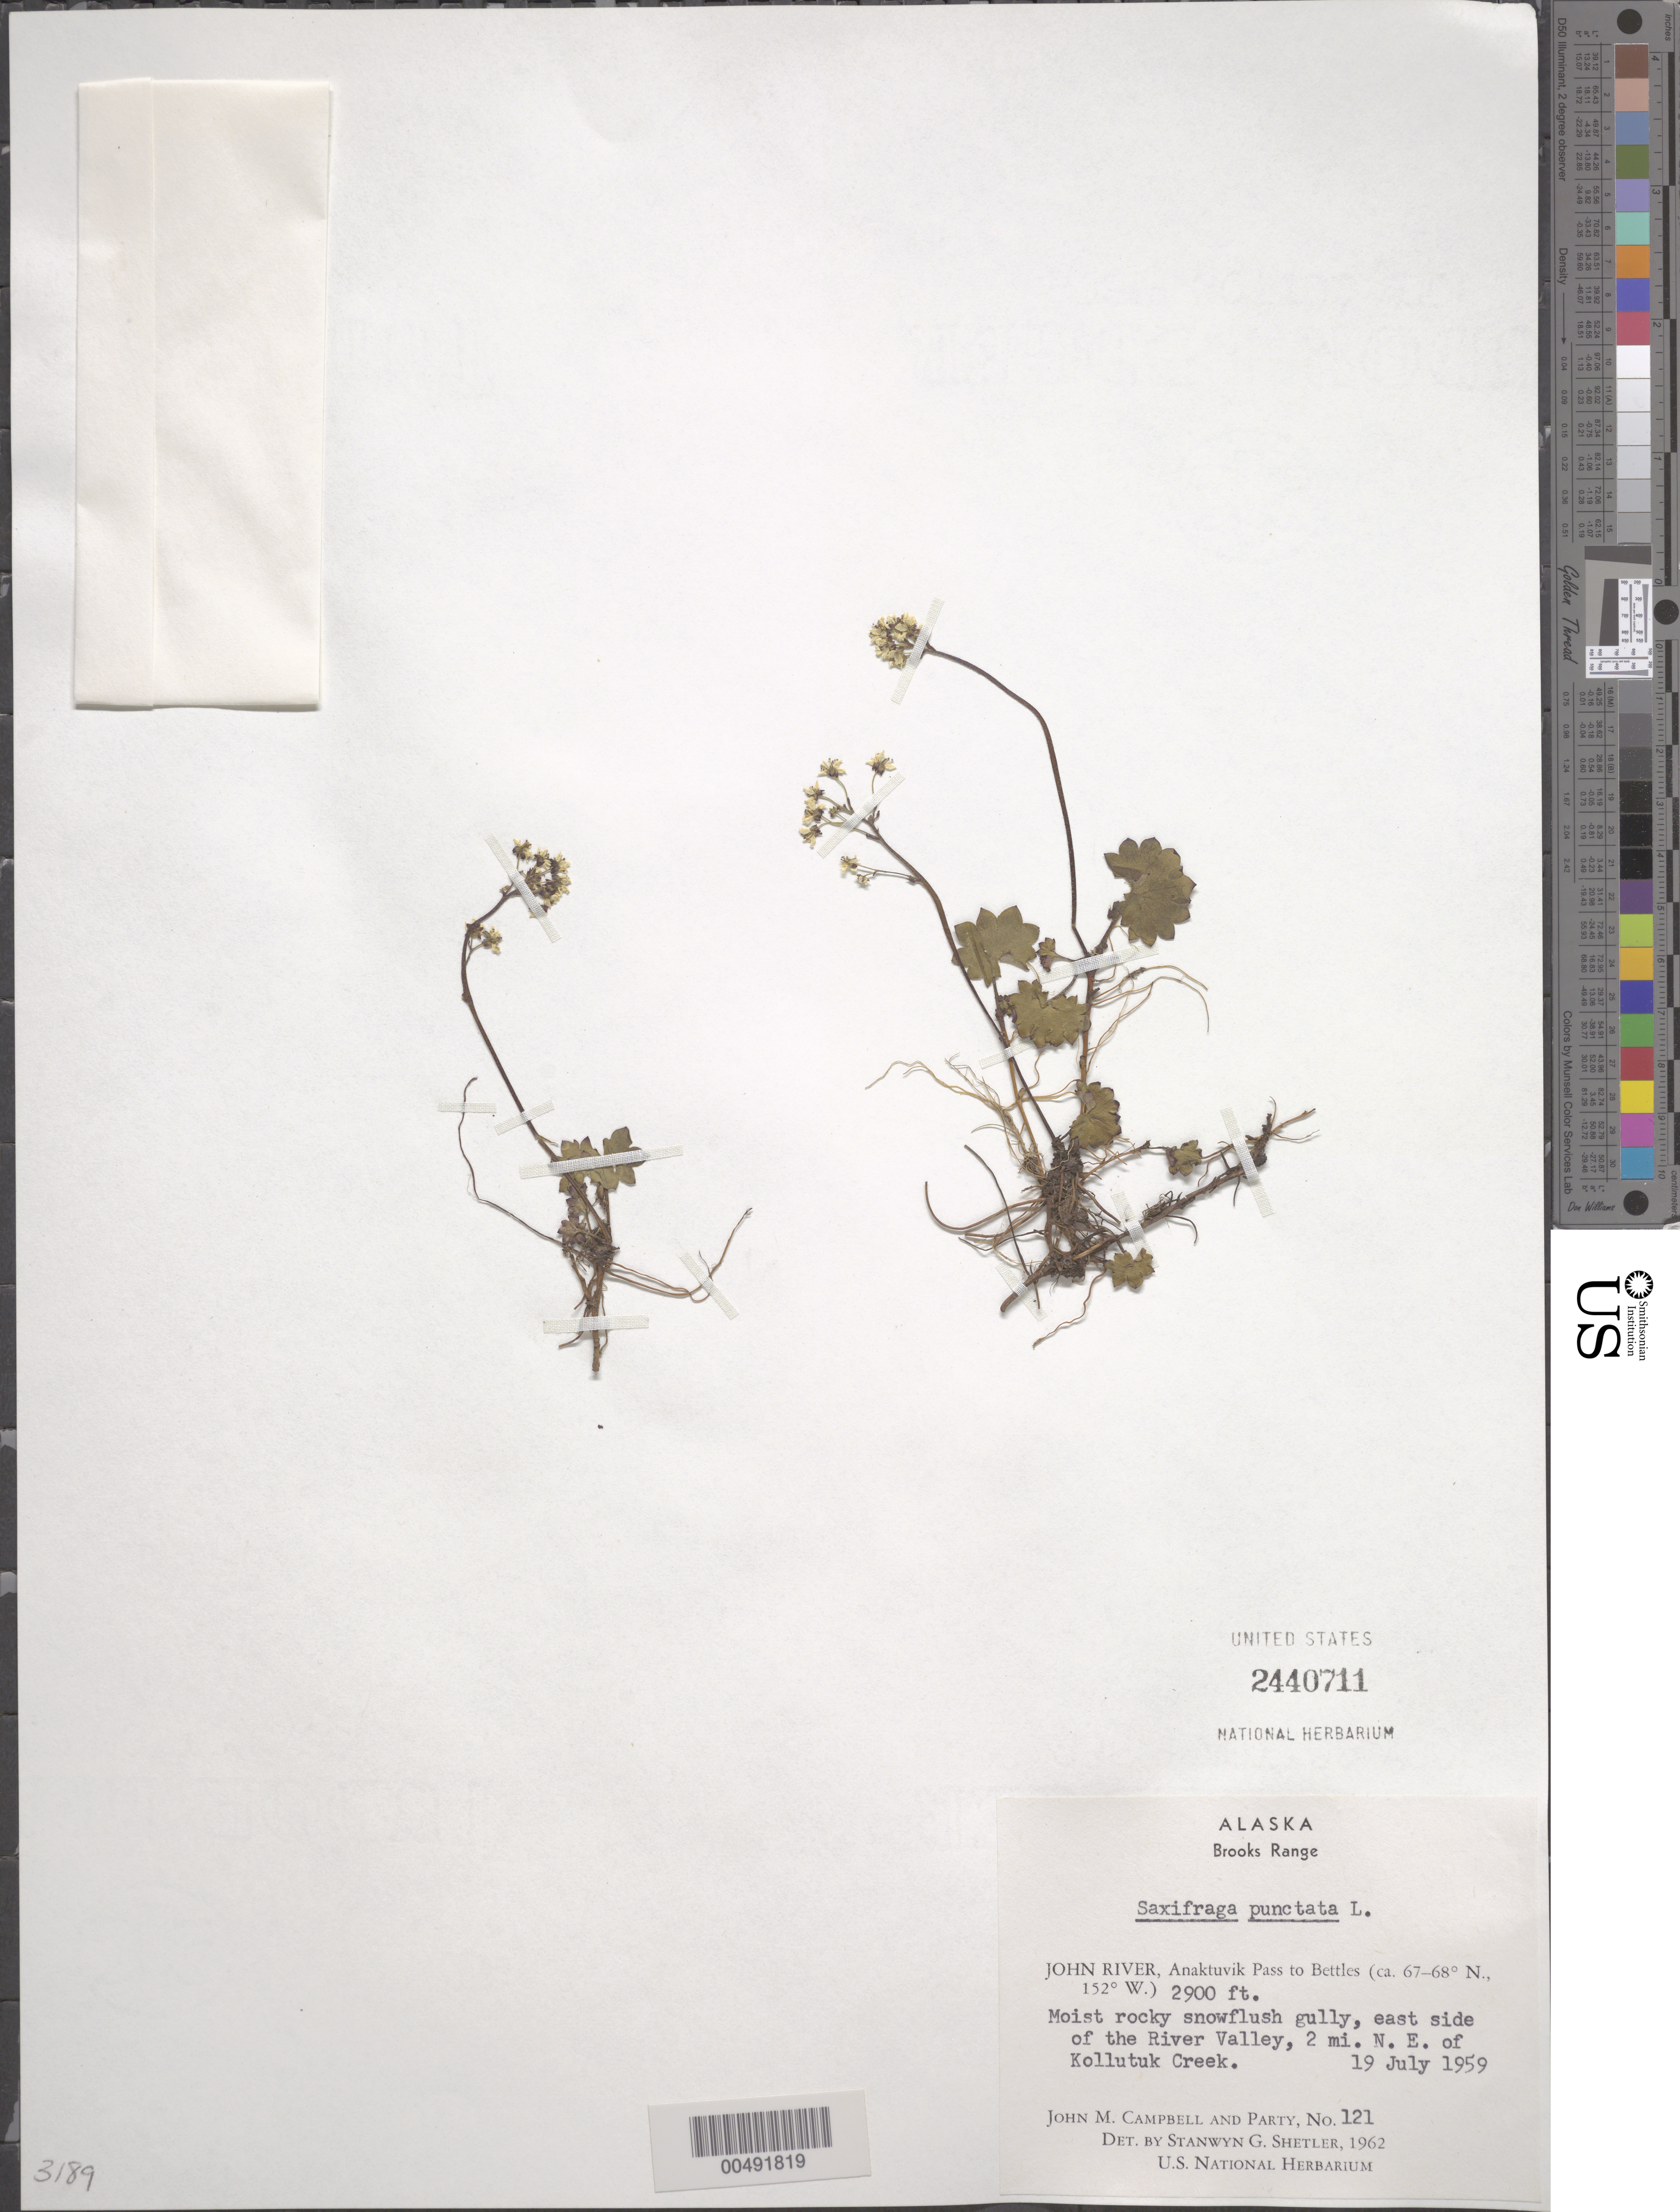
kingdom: Plantae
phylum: Tracheophyta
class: Magnoliopsida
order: Saxifragales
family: Saxifragaceae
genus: Micranthes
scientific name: Micranthes nelsoniana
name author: (D. Don) Small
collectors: J. M. Campbell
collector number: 121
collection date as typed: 19 Jul 1959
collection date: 1959-07-19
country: United States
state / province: Alaska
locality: Brooks Range, John River, Anaktuvuk Pass to Bettles, E side of River Valley, 2 mi. NE of Kollutuk Creek (lat/long recorded as: lat=::: long=152:0:0:W)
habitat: moist rocky snowflush gully, east side of river valley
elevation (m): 884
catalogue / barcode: US 2440711